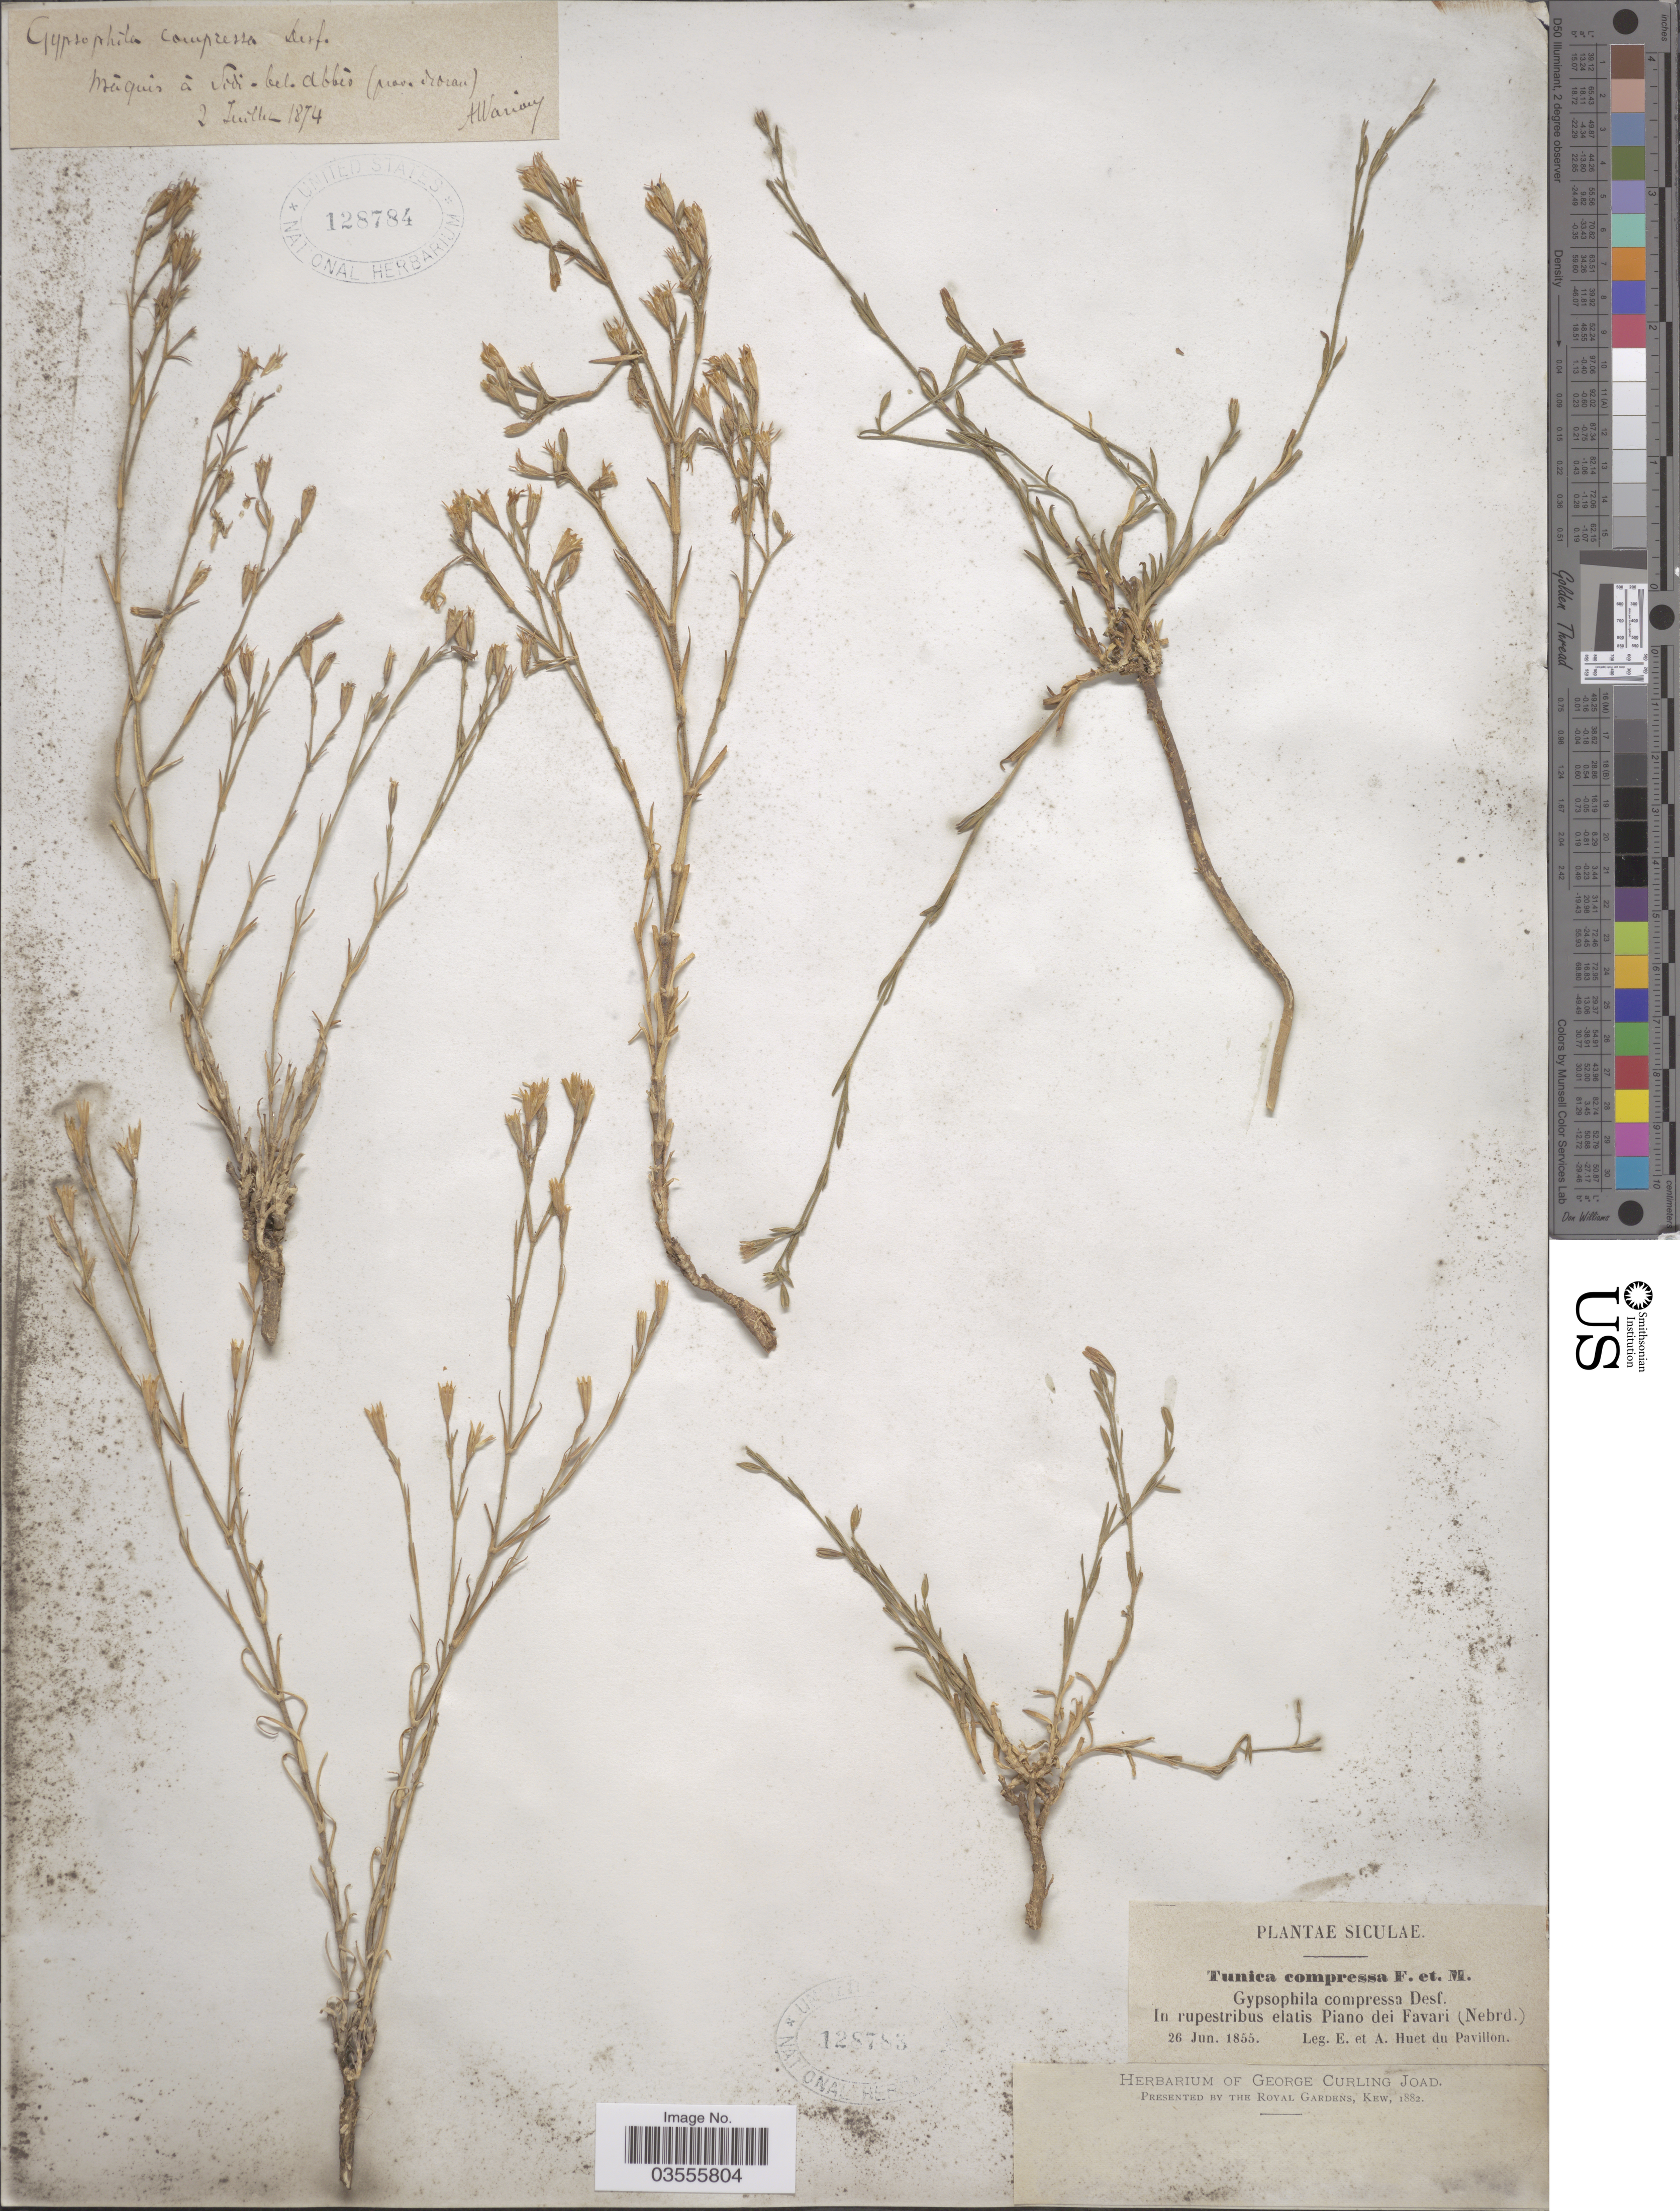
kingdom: Plantae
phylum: Tracheophyta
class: Magnoliopsida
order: Caryophyllales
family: Caryophyllaceae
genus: Dianthus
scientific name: Dianthus illyricus subsp. angustifolius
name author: (Poir.) Fassou et al.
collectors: A. Warion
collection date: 1874-07-02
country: Algeria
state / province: Oran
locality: Màqius à Sidi-bei-Abbès (prov. D'Oran).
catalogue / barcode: US 128784